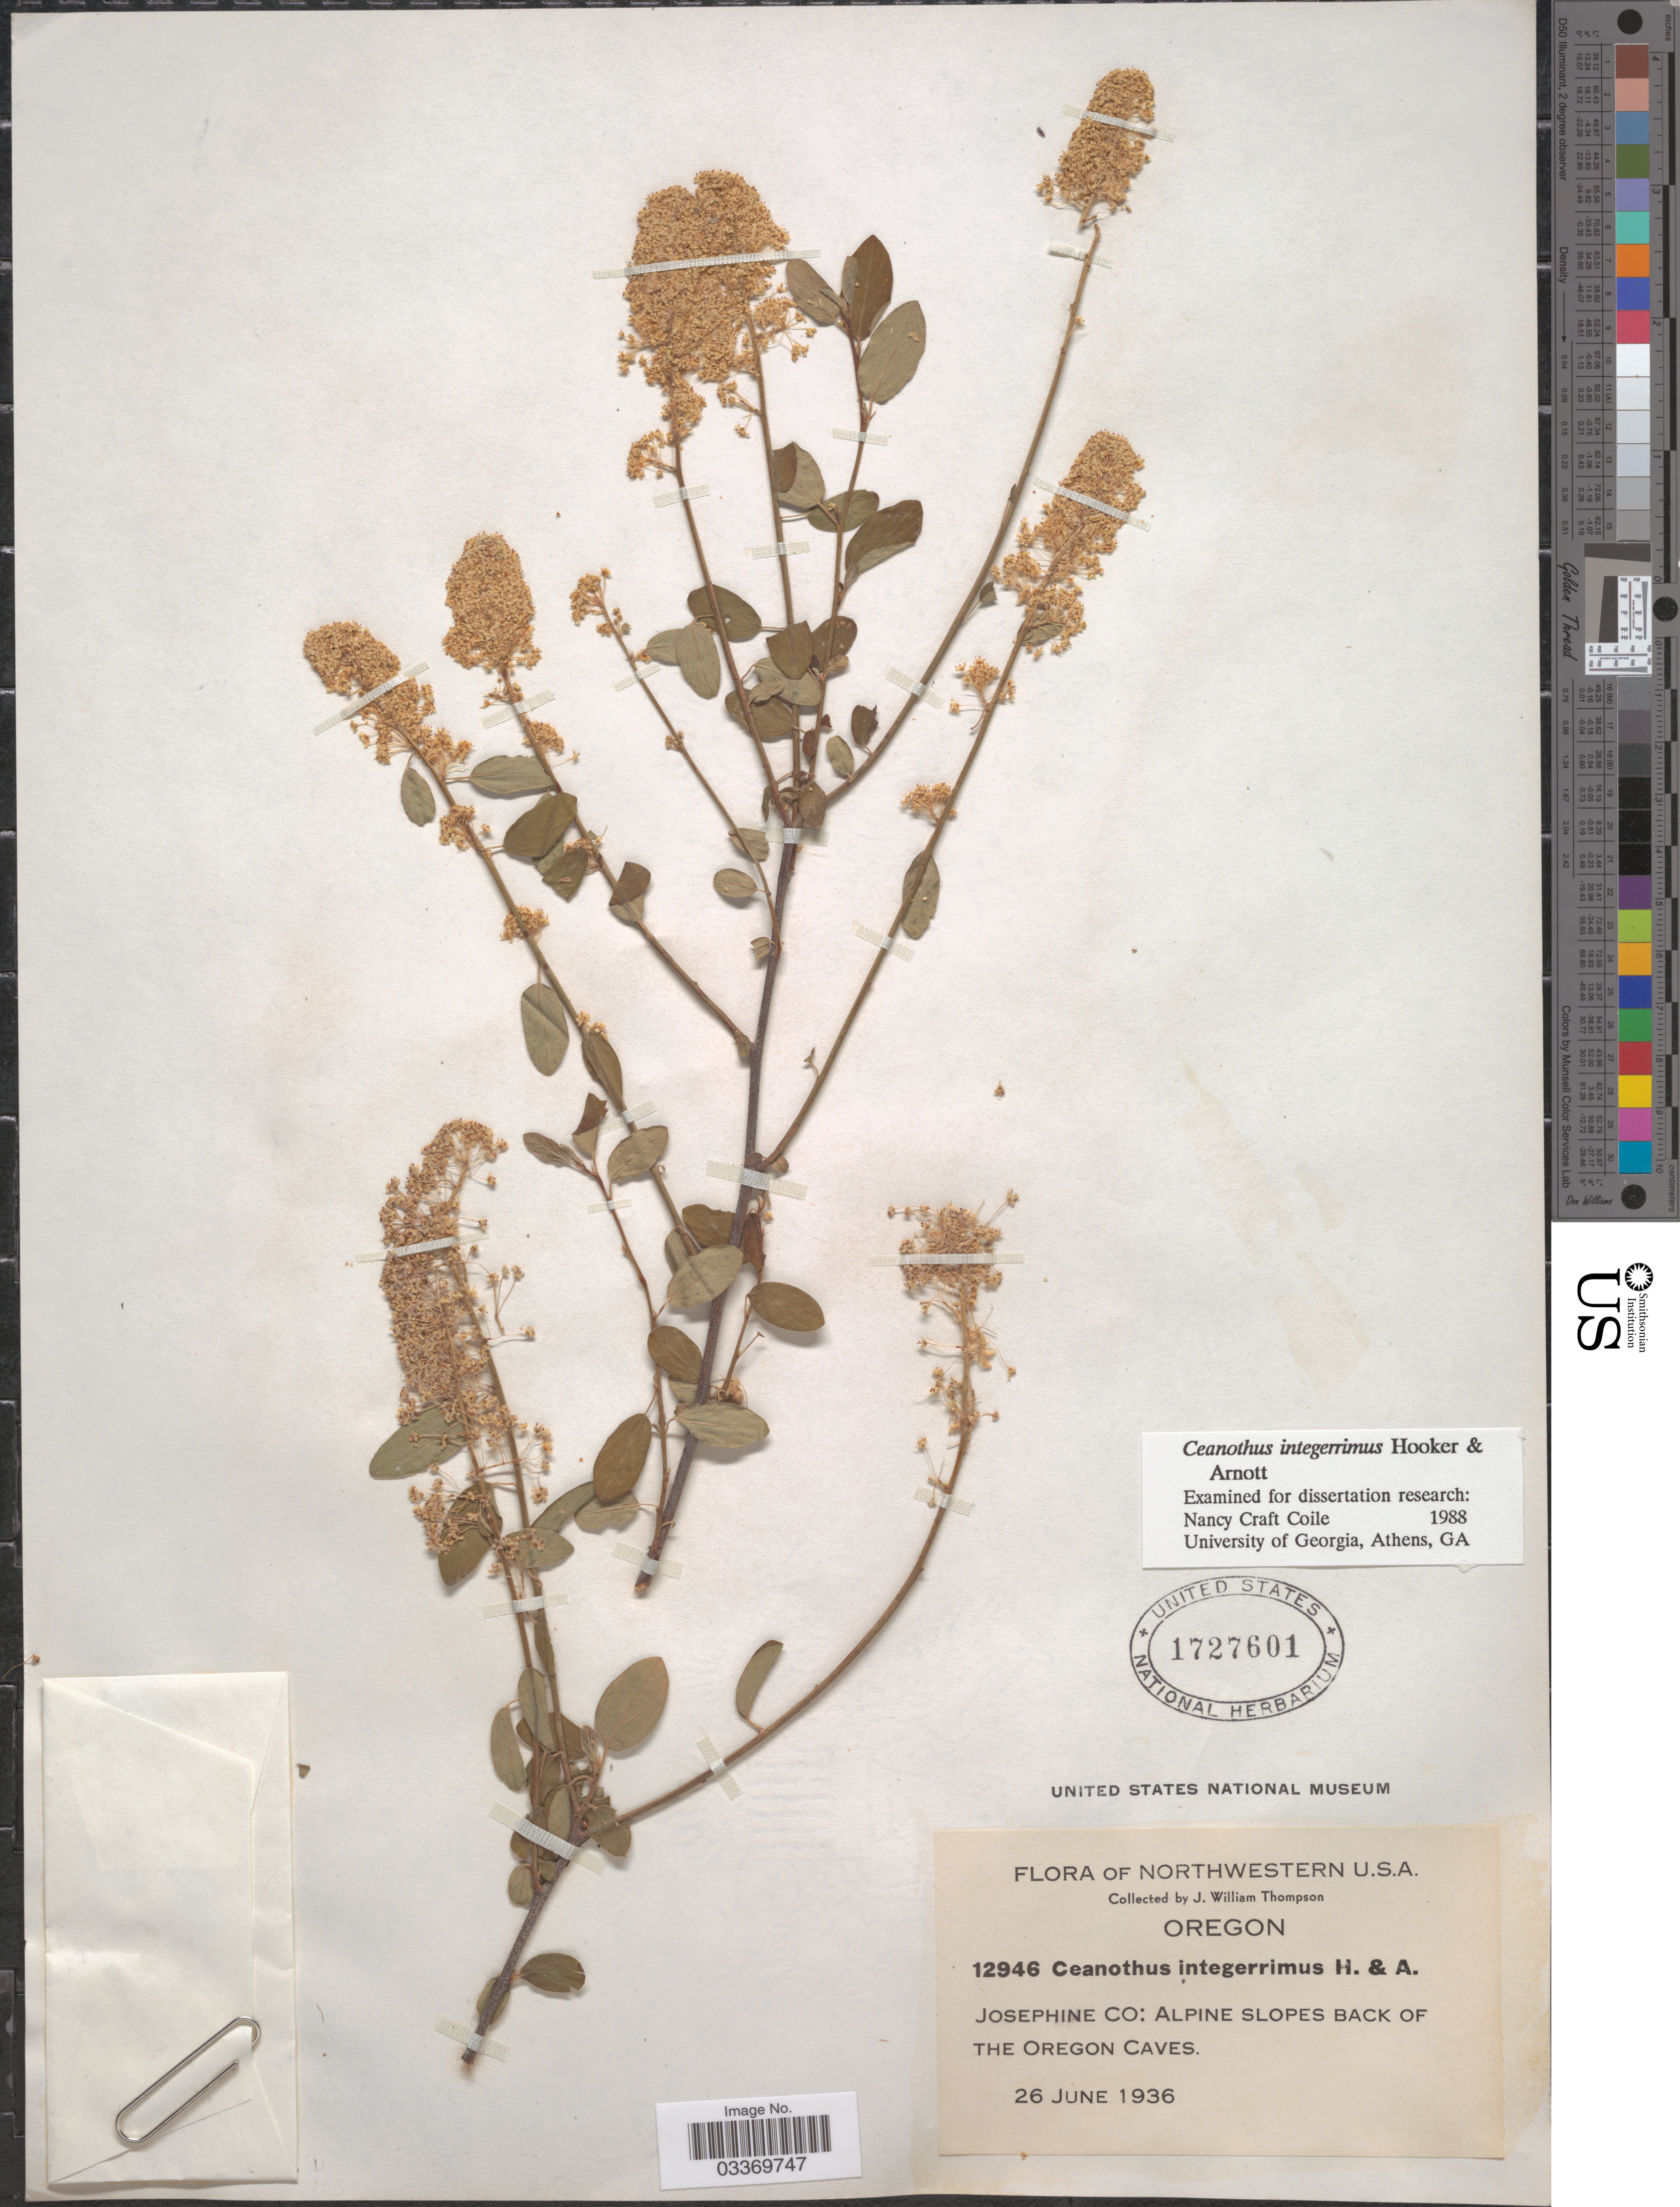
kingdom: Plantae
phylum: Tracheophyta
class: Magnoliopsida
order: Rosales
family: Rhamnaceae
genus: Ceanothus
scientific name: Ceanothus integerrimus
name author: Hook. & Arn.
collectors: J. W. Thompson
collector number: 12946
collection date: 1936-06-26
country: United States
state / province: Oregon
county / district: Josephine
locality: Josephine Co: Alpine slopes back of the Oregon Caves.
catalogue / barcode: US 1727601